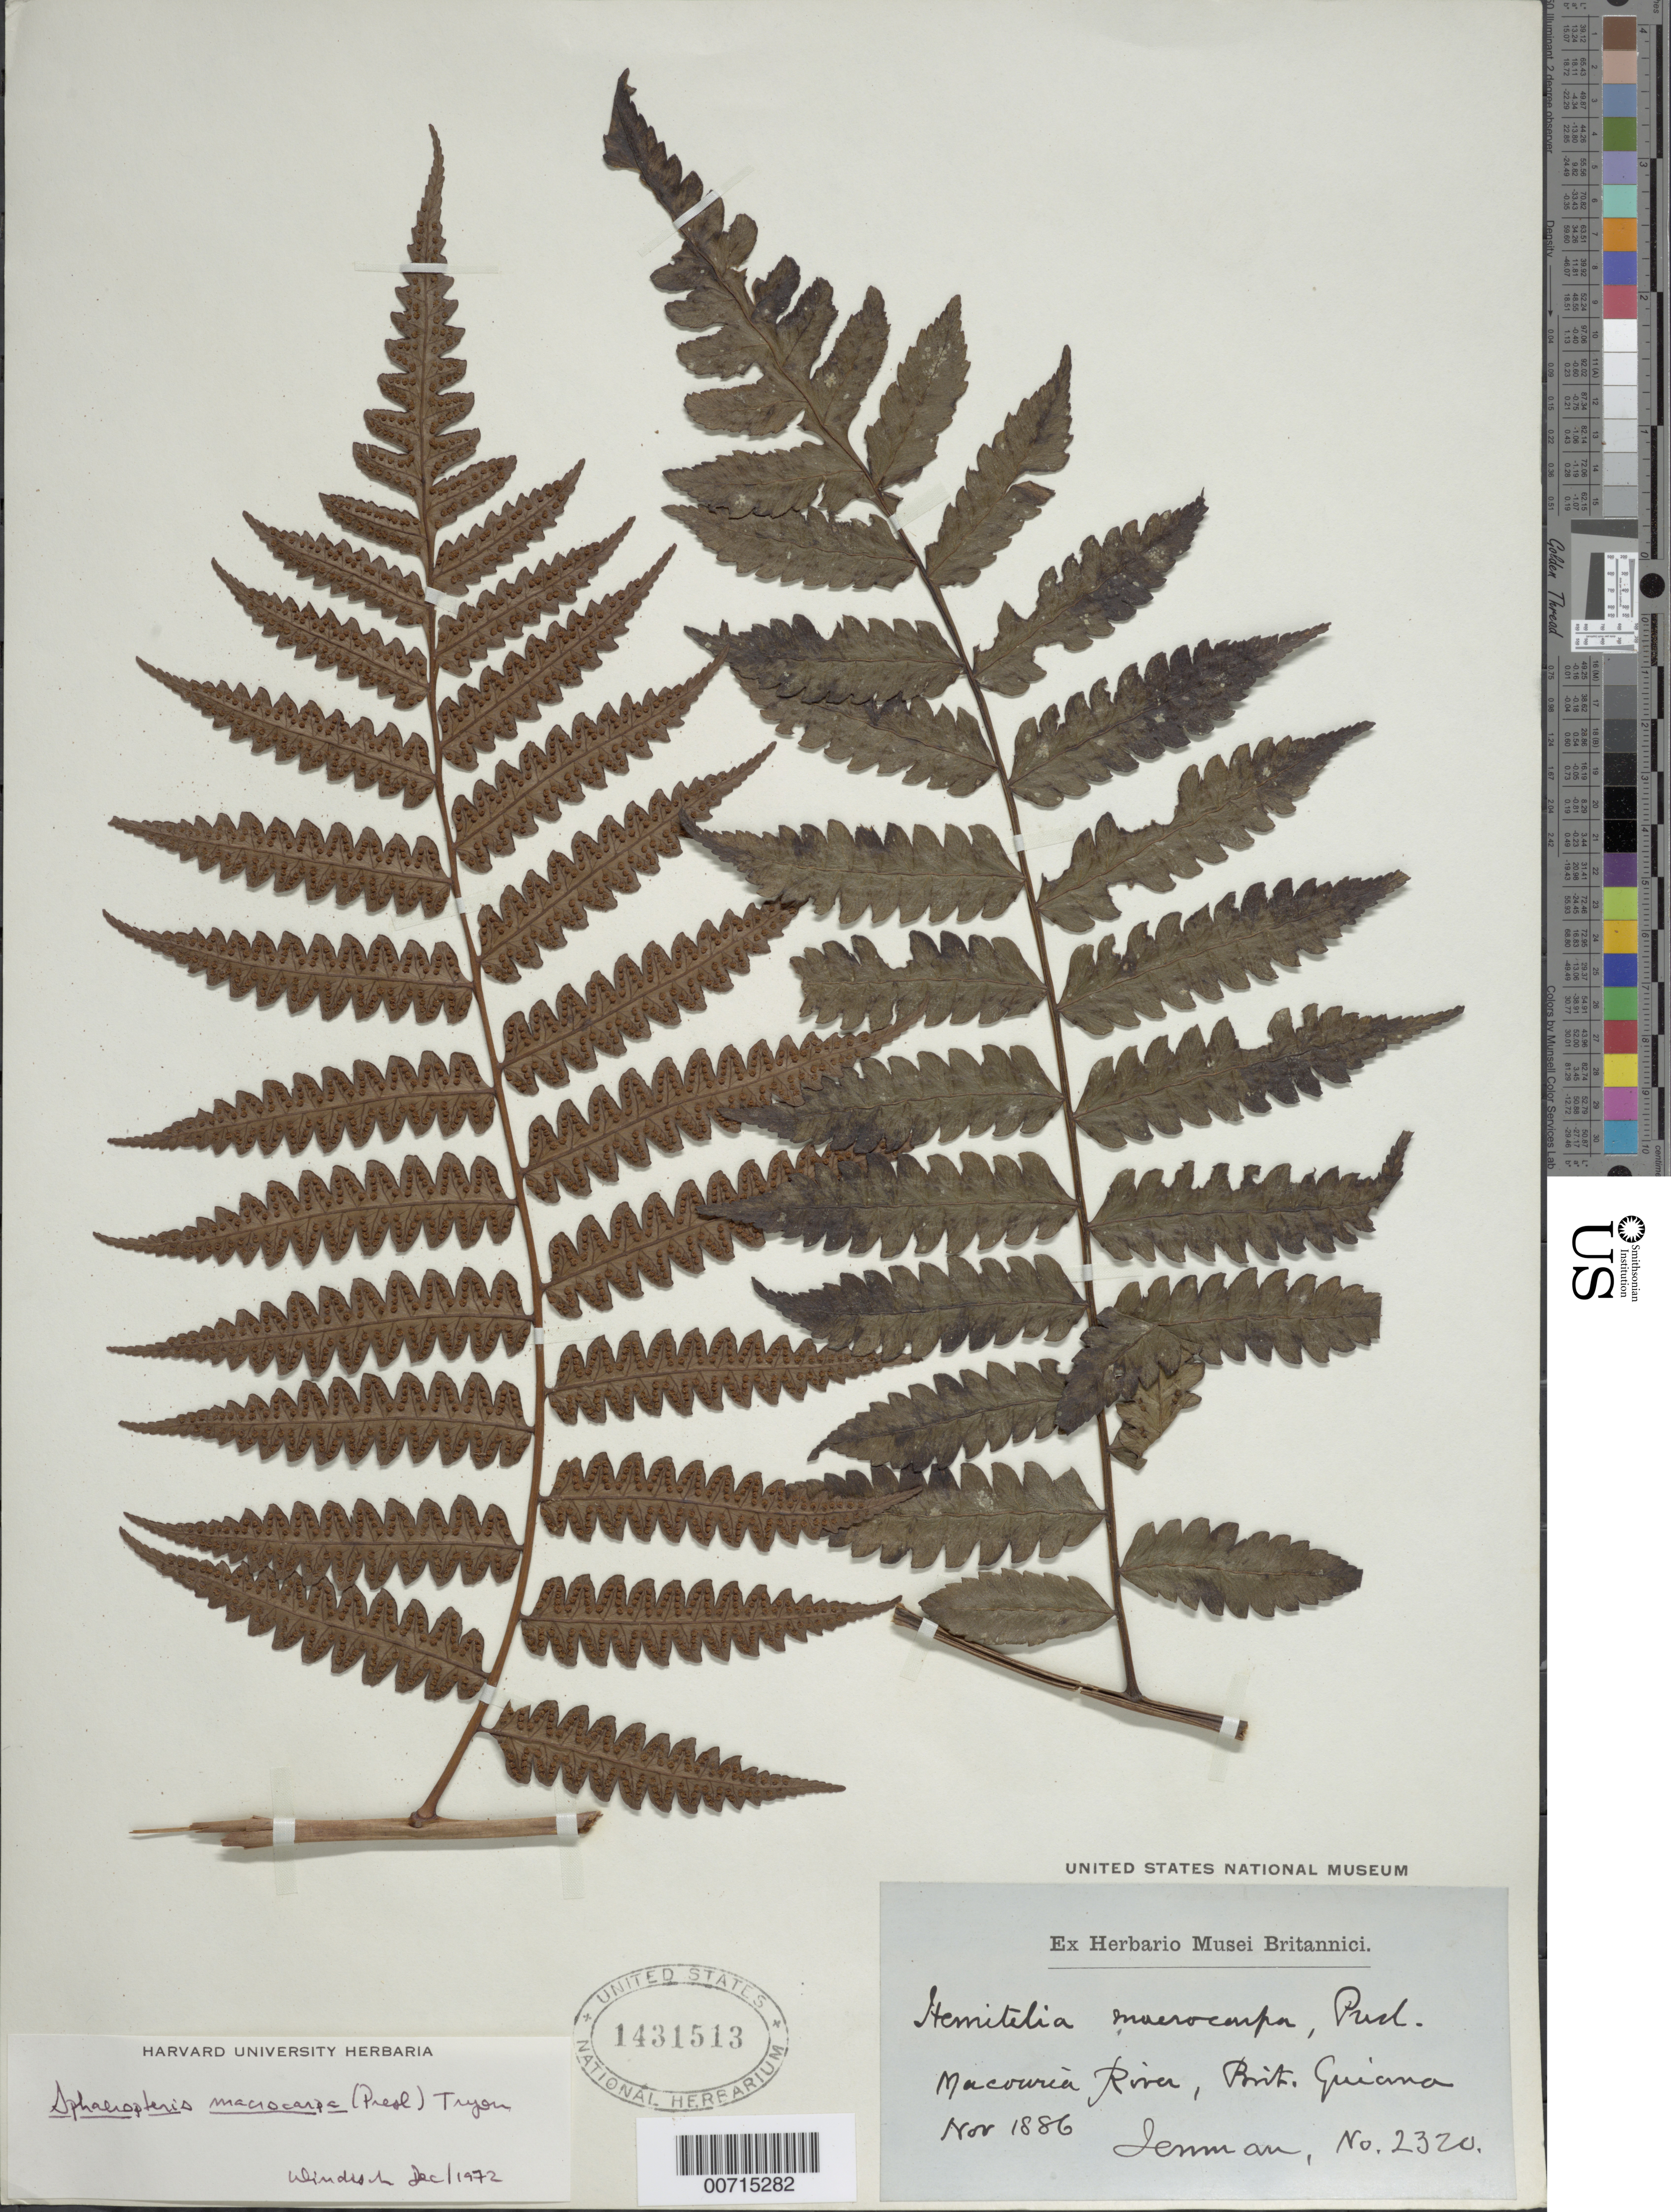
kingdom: Plantae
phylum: Tracheophyta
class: Polypodiopsida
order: Cyatheales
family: Cyatheaceae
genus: Cyathea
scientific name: Cyathea macrocarpa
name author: (C. Presl) Domin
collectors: G. S. Jenman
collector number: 2320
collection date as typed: November 1886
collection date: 1886-11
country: Guyana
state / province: U. Demerara-Berbice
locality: Macouria R.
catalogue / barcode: US 1431513